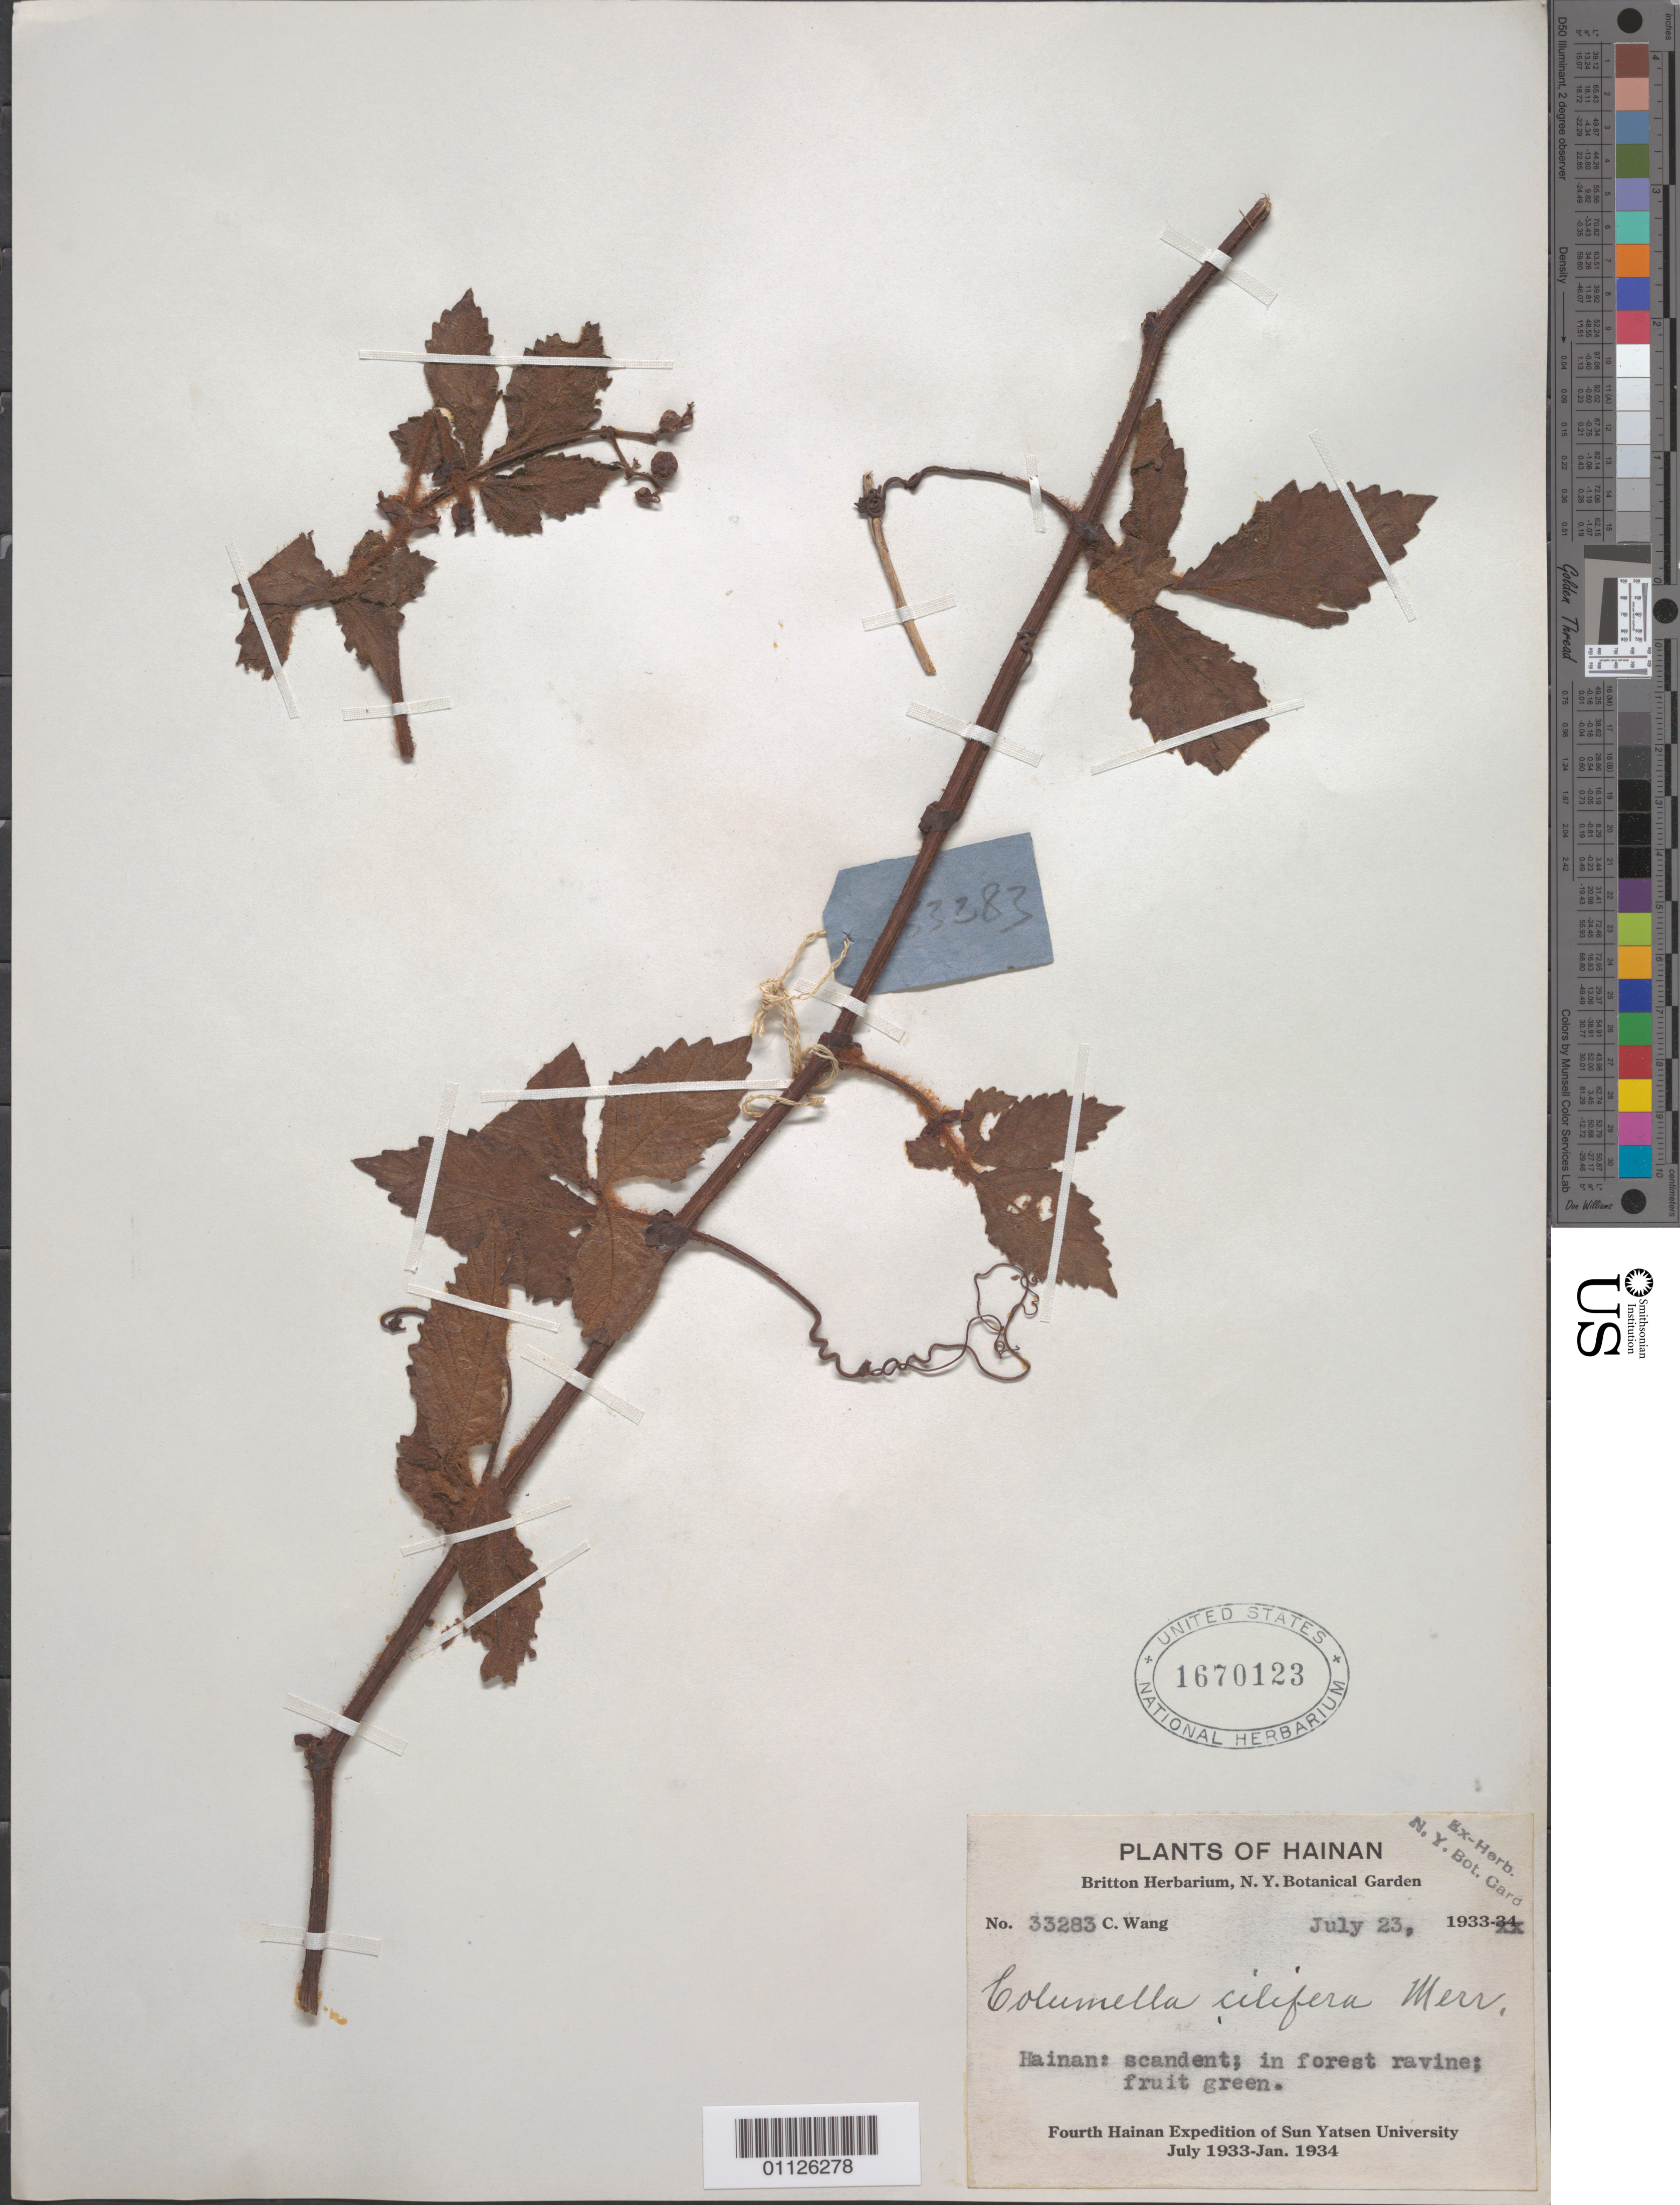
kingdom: Plantae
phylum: Tracheophyta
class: Magnoliopsida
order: Vitales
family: Vitaceae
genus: Cayratia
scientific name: Cayratia ciliifera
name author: (Merr.) Chun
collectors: C. C. Wang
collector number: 33283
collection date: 1933-07-23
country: China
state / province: Hainan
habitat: In forest ravine. Scandent.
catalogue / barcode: US 1670123